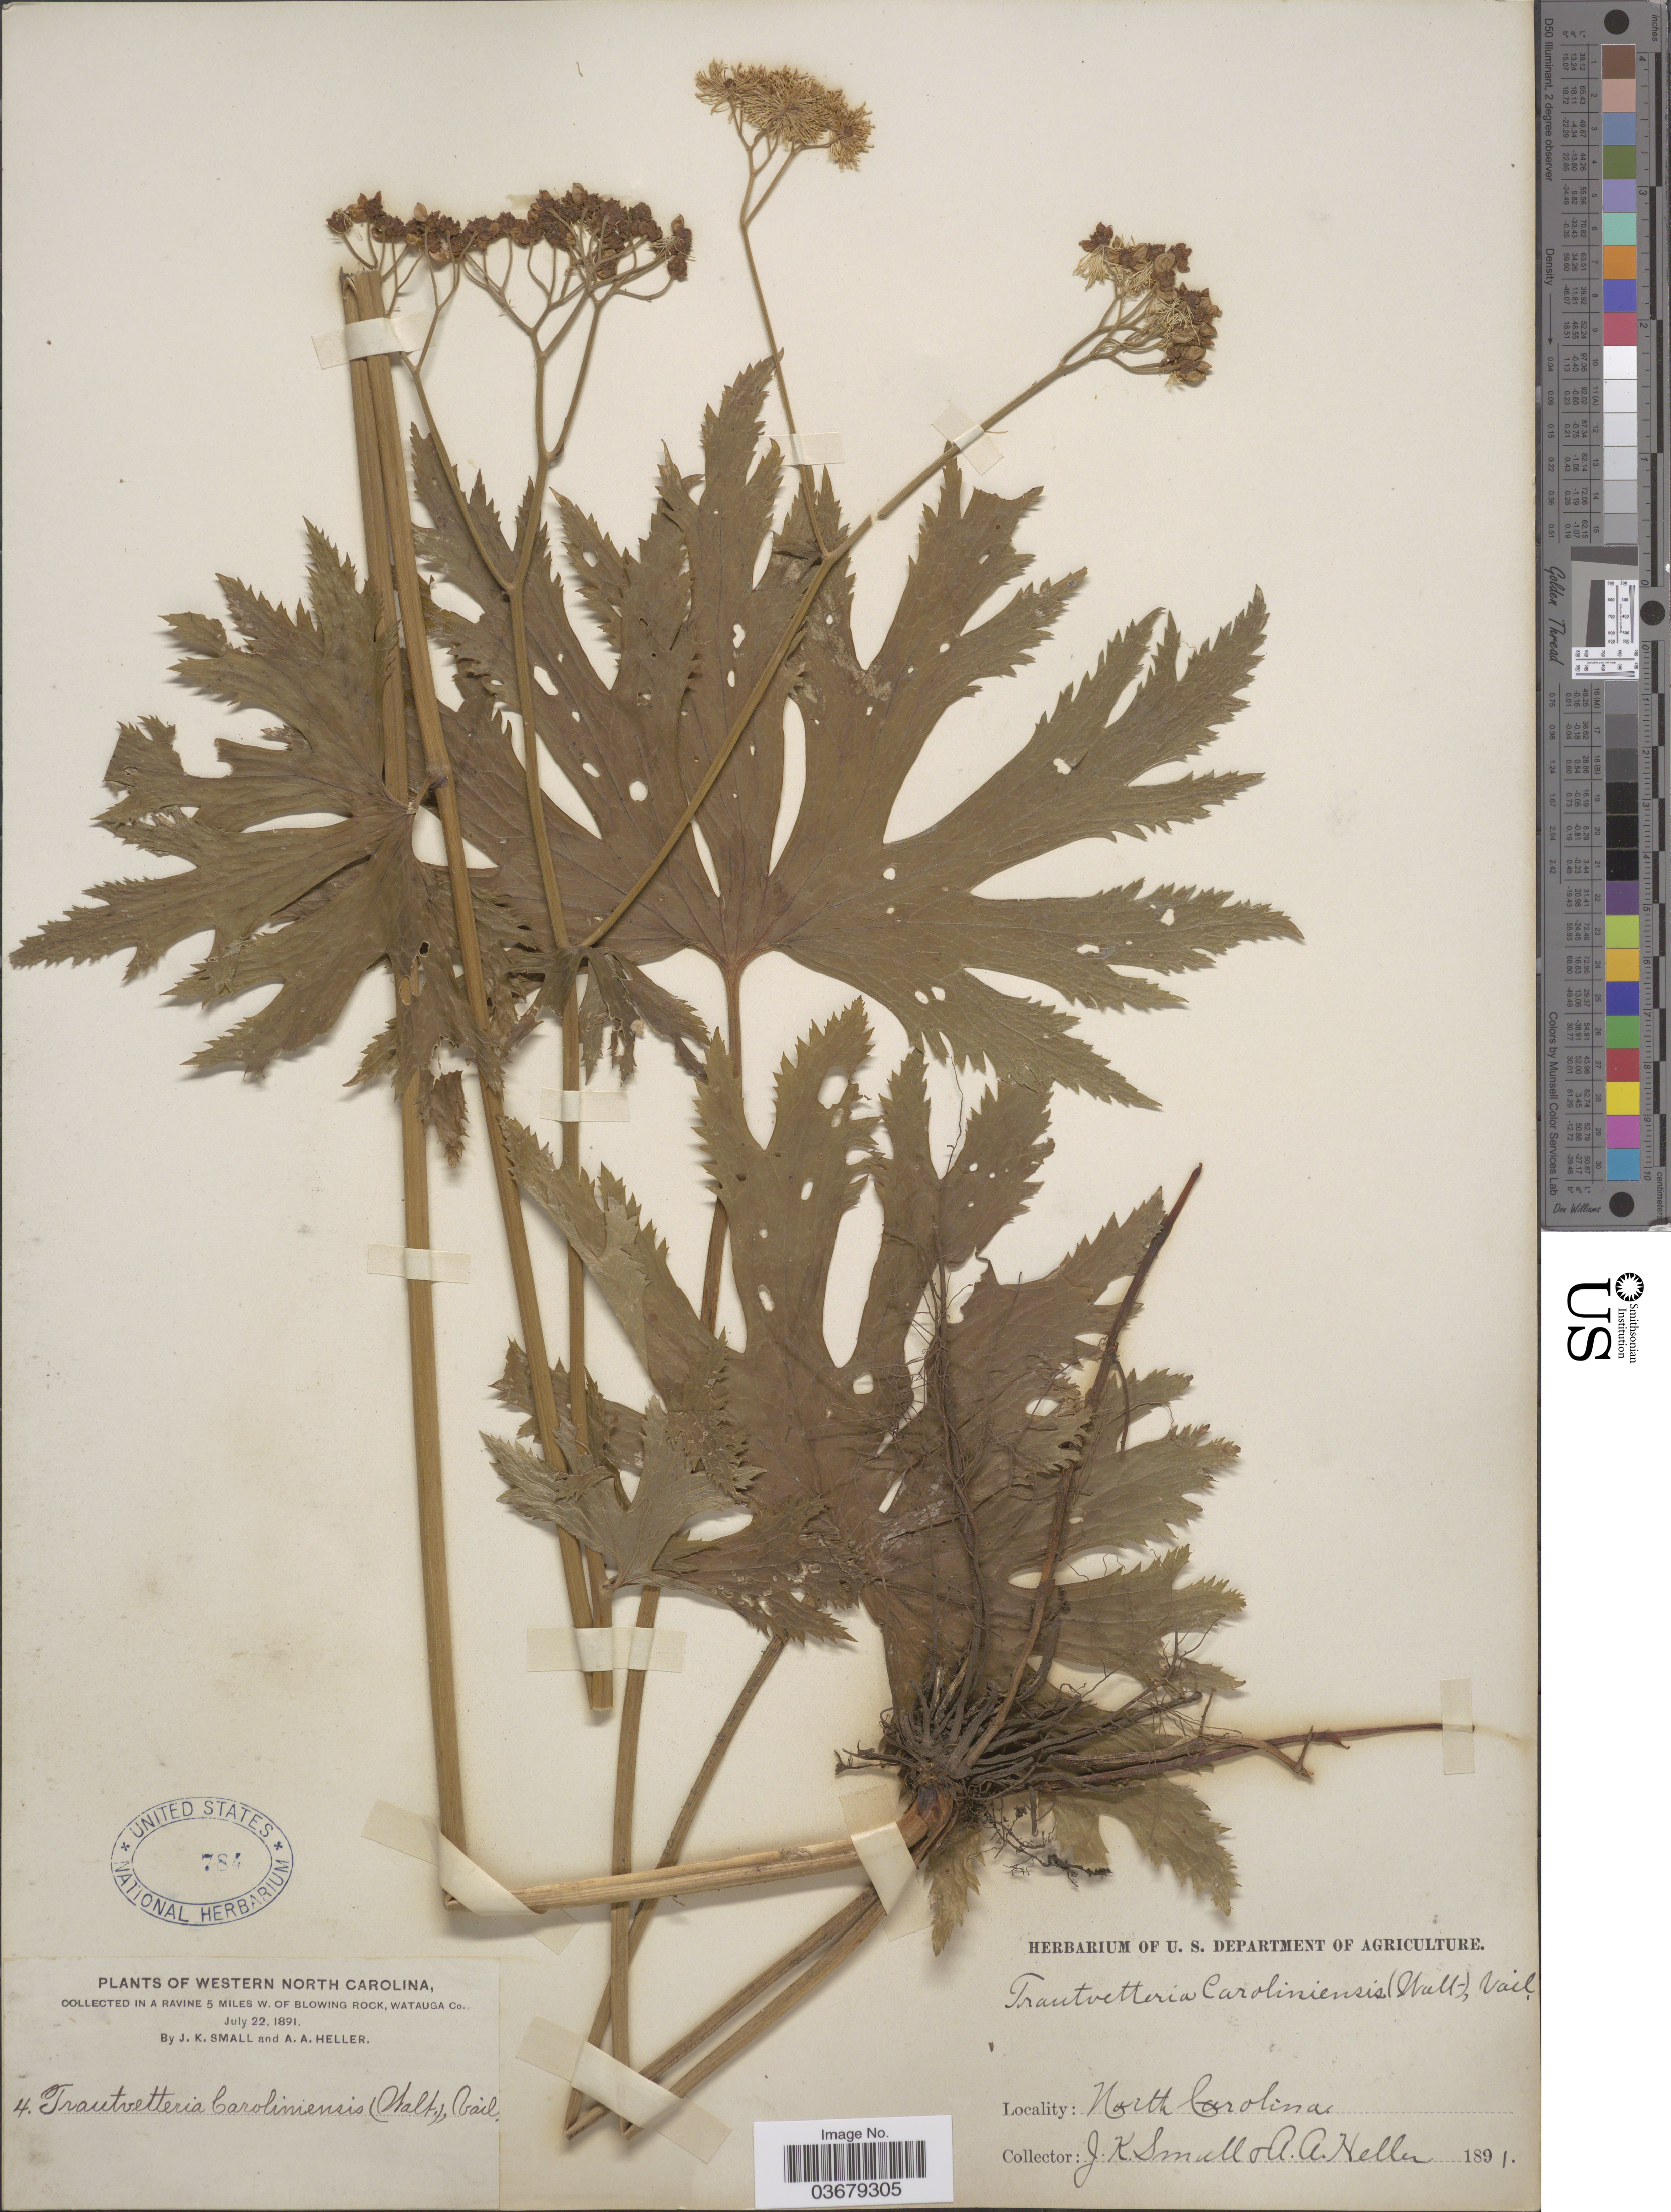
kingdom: Plantae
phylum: Tracheophyta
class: Magnoliopsida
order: Ranunculales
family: Ranunculaceae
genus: Trautvetteria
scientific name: Trautvetteria caroliniensis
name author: (Walter) Vail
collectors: J. K. Small & A. A. Heller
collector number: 4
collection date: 1891-07-22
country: United States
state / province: North Carolina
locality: Western North Carolina. Ravine 5 miles W. of Blowing Rock, Watauga Co.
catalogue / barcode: US 784